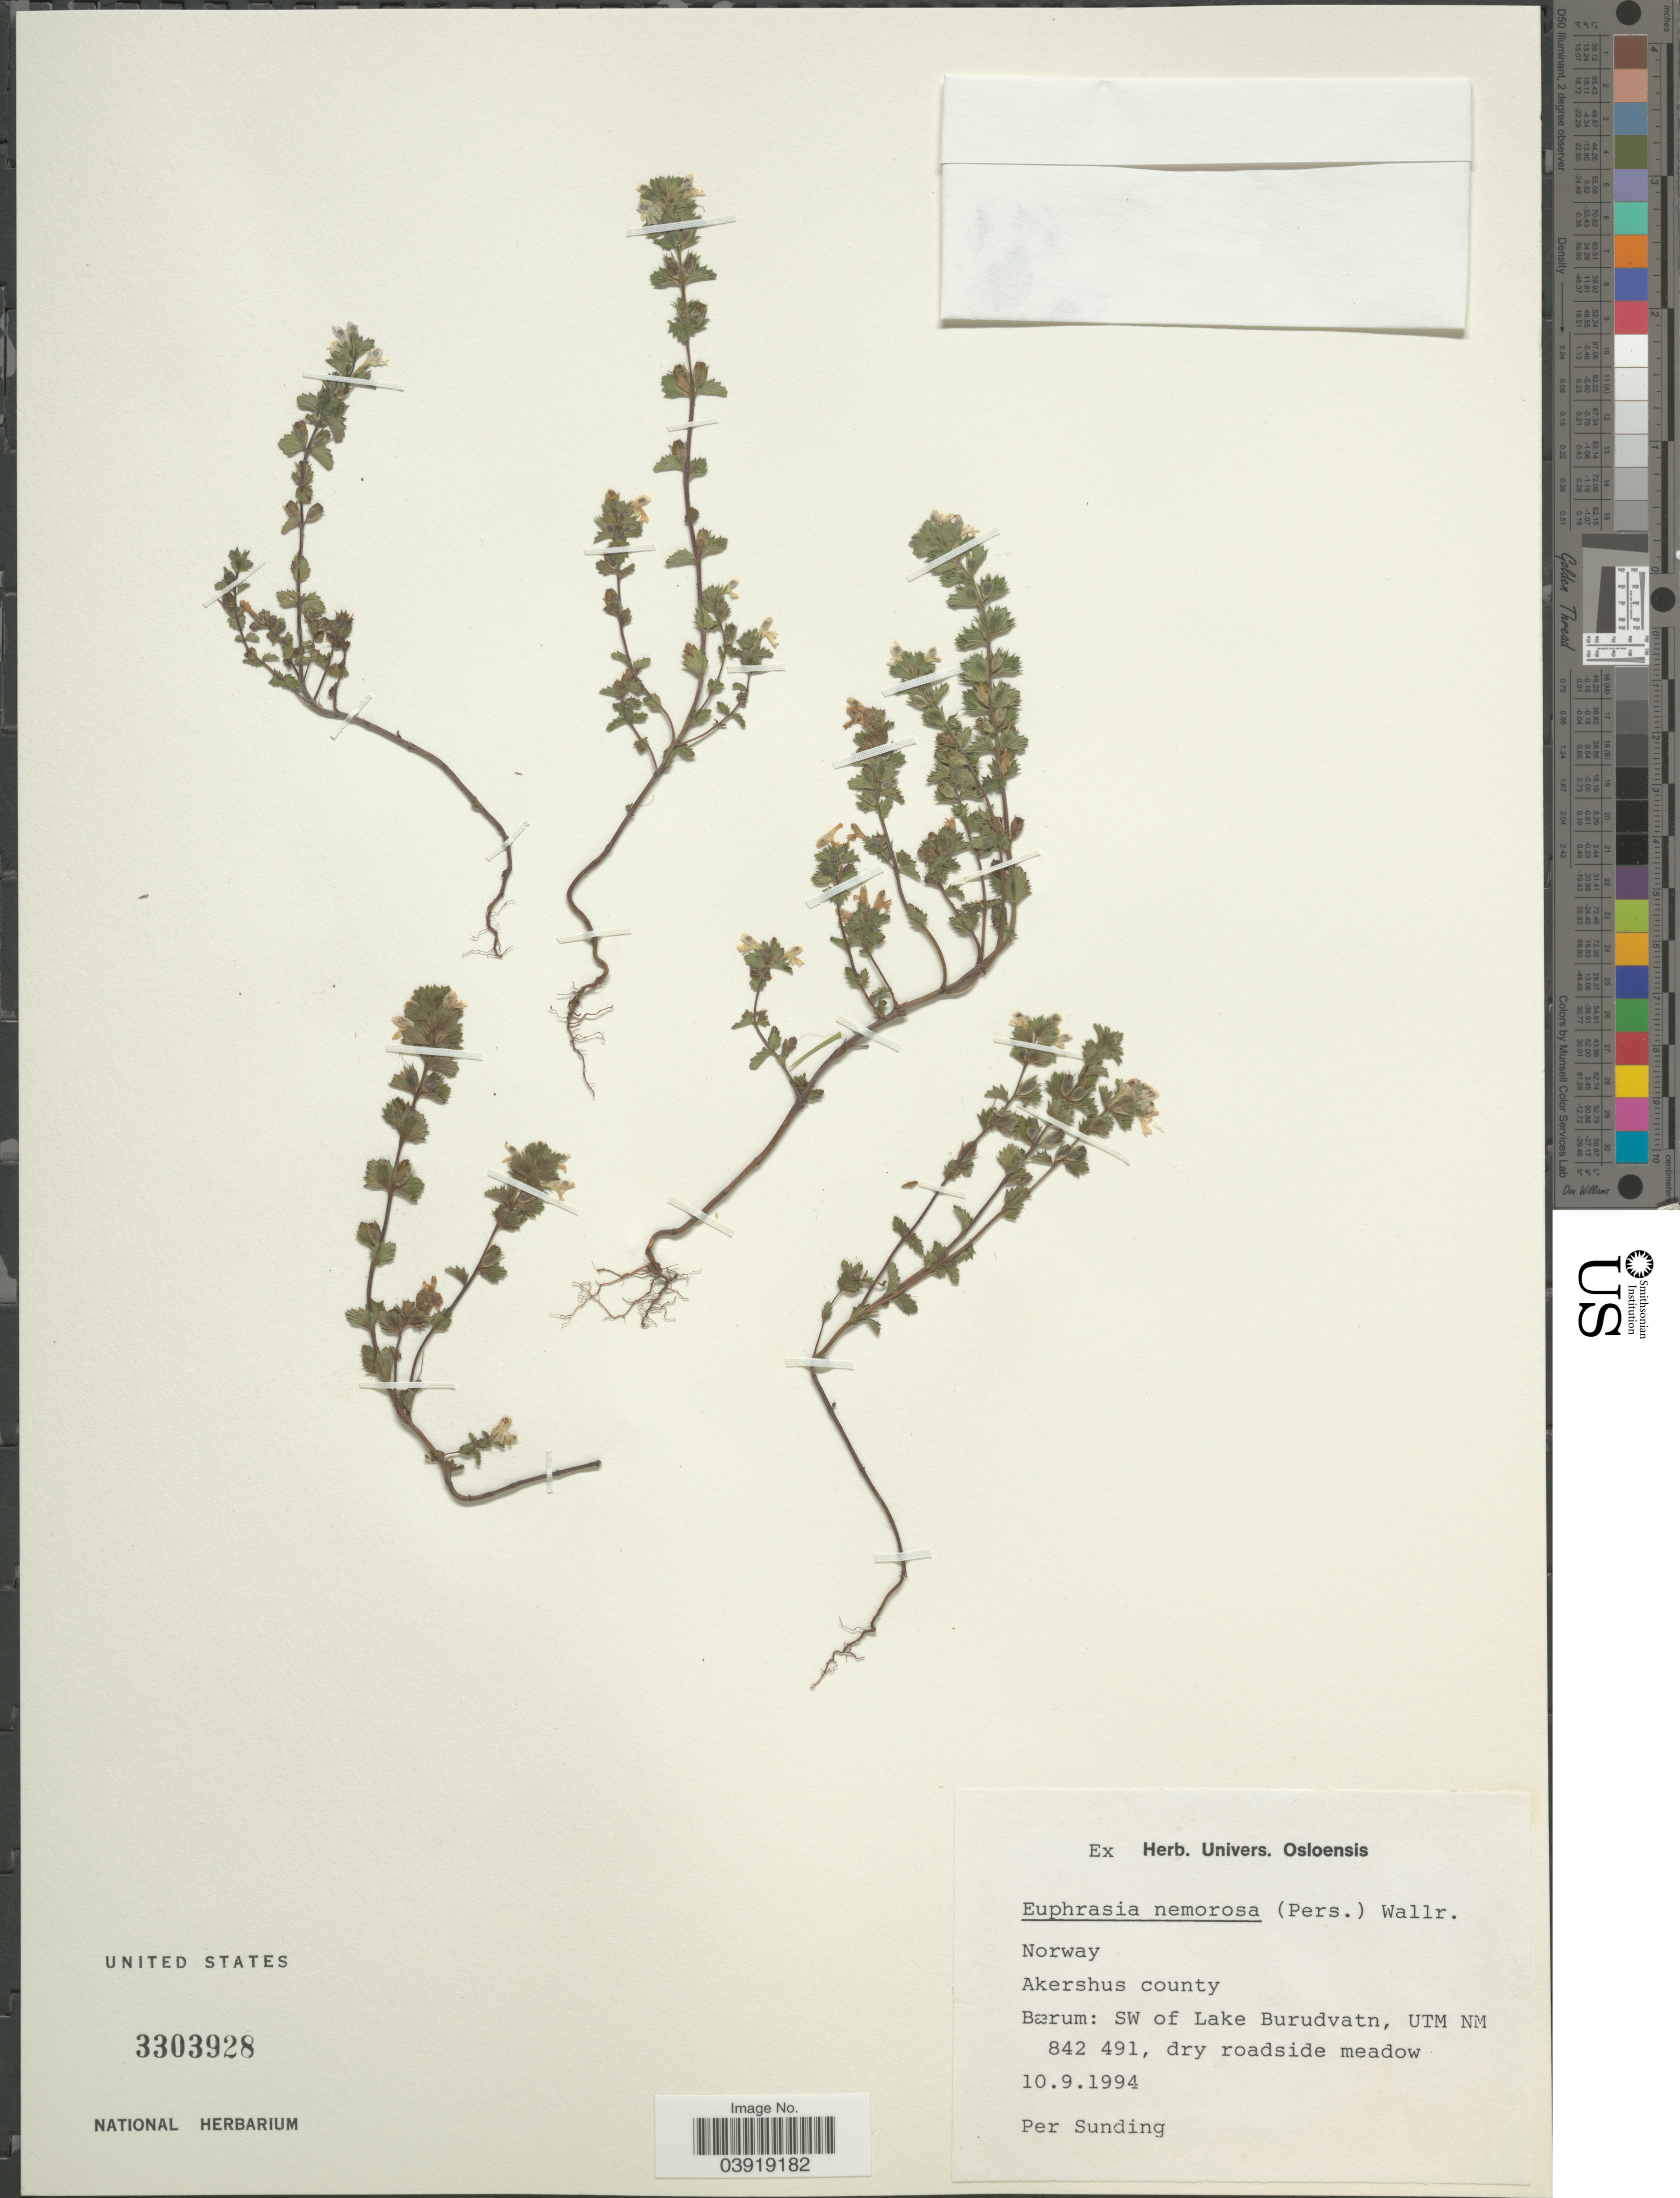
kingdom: Plantae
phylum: Tracheophyta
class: Magnoliopsida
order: Lamiales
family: Orobanchaceae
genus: Euphrasia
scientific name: Euphrasia nemorosa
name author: (Pers.) Wallr.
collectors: P. O. Sunding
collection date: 1994-09-10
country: Norway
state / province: Akershus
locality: Akershus county. Bærum: SW of Lake Burudvatn, UTM NM 842 491.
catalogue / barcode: US 3303928